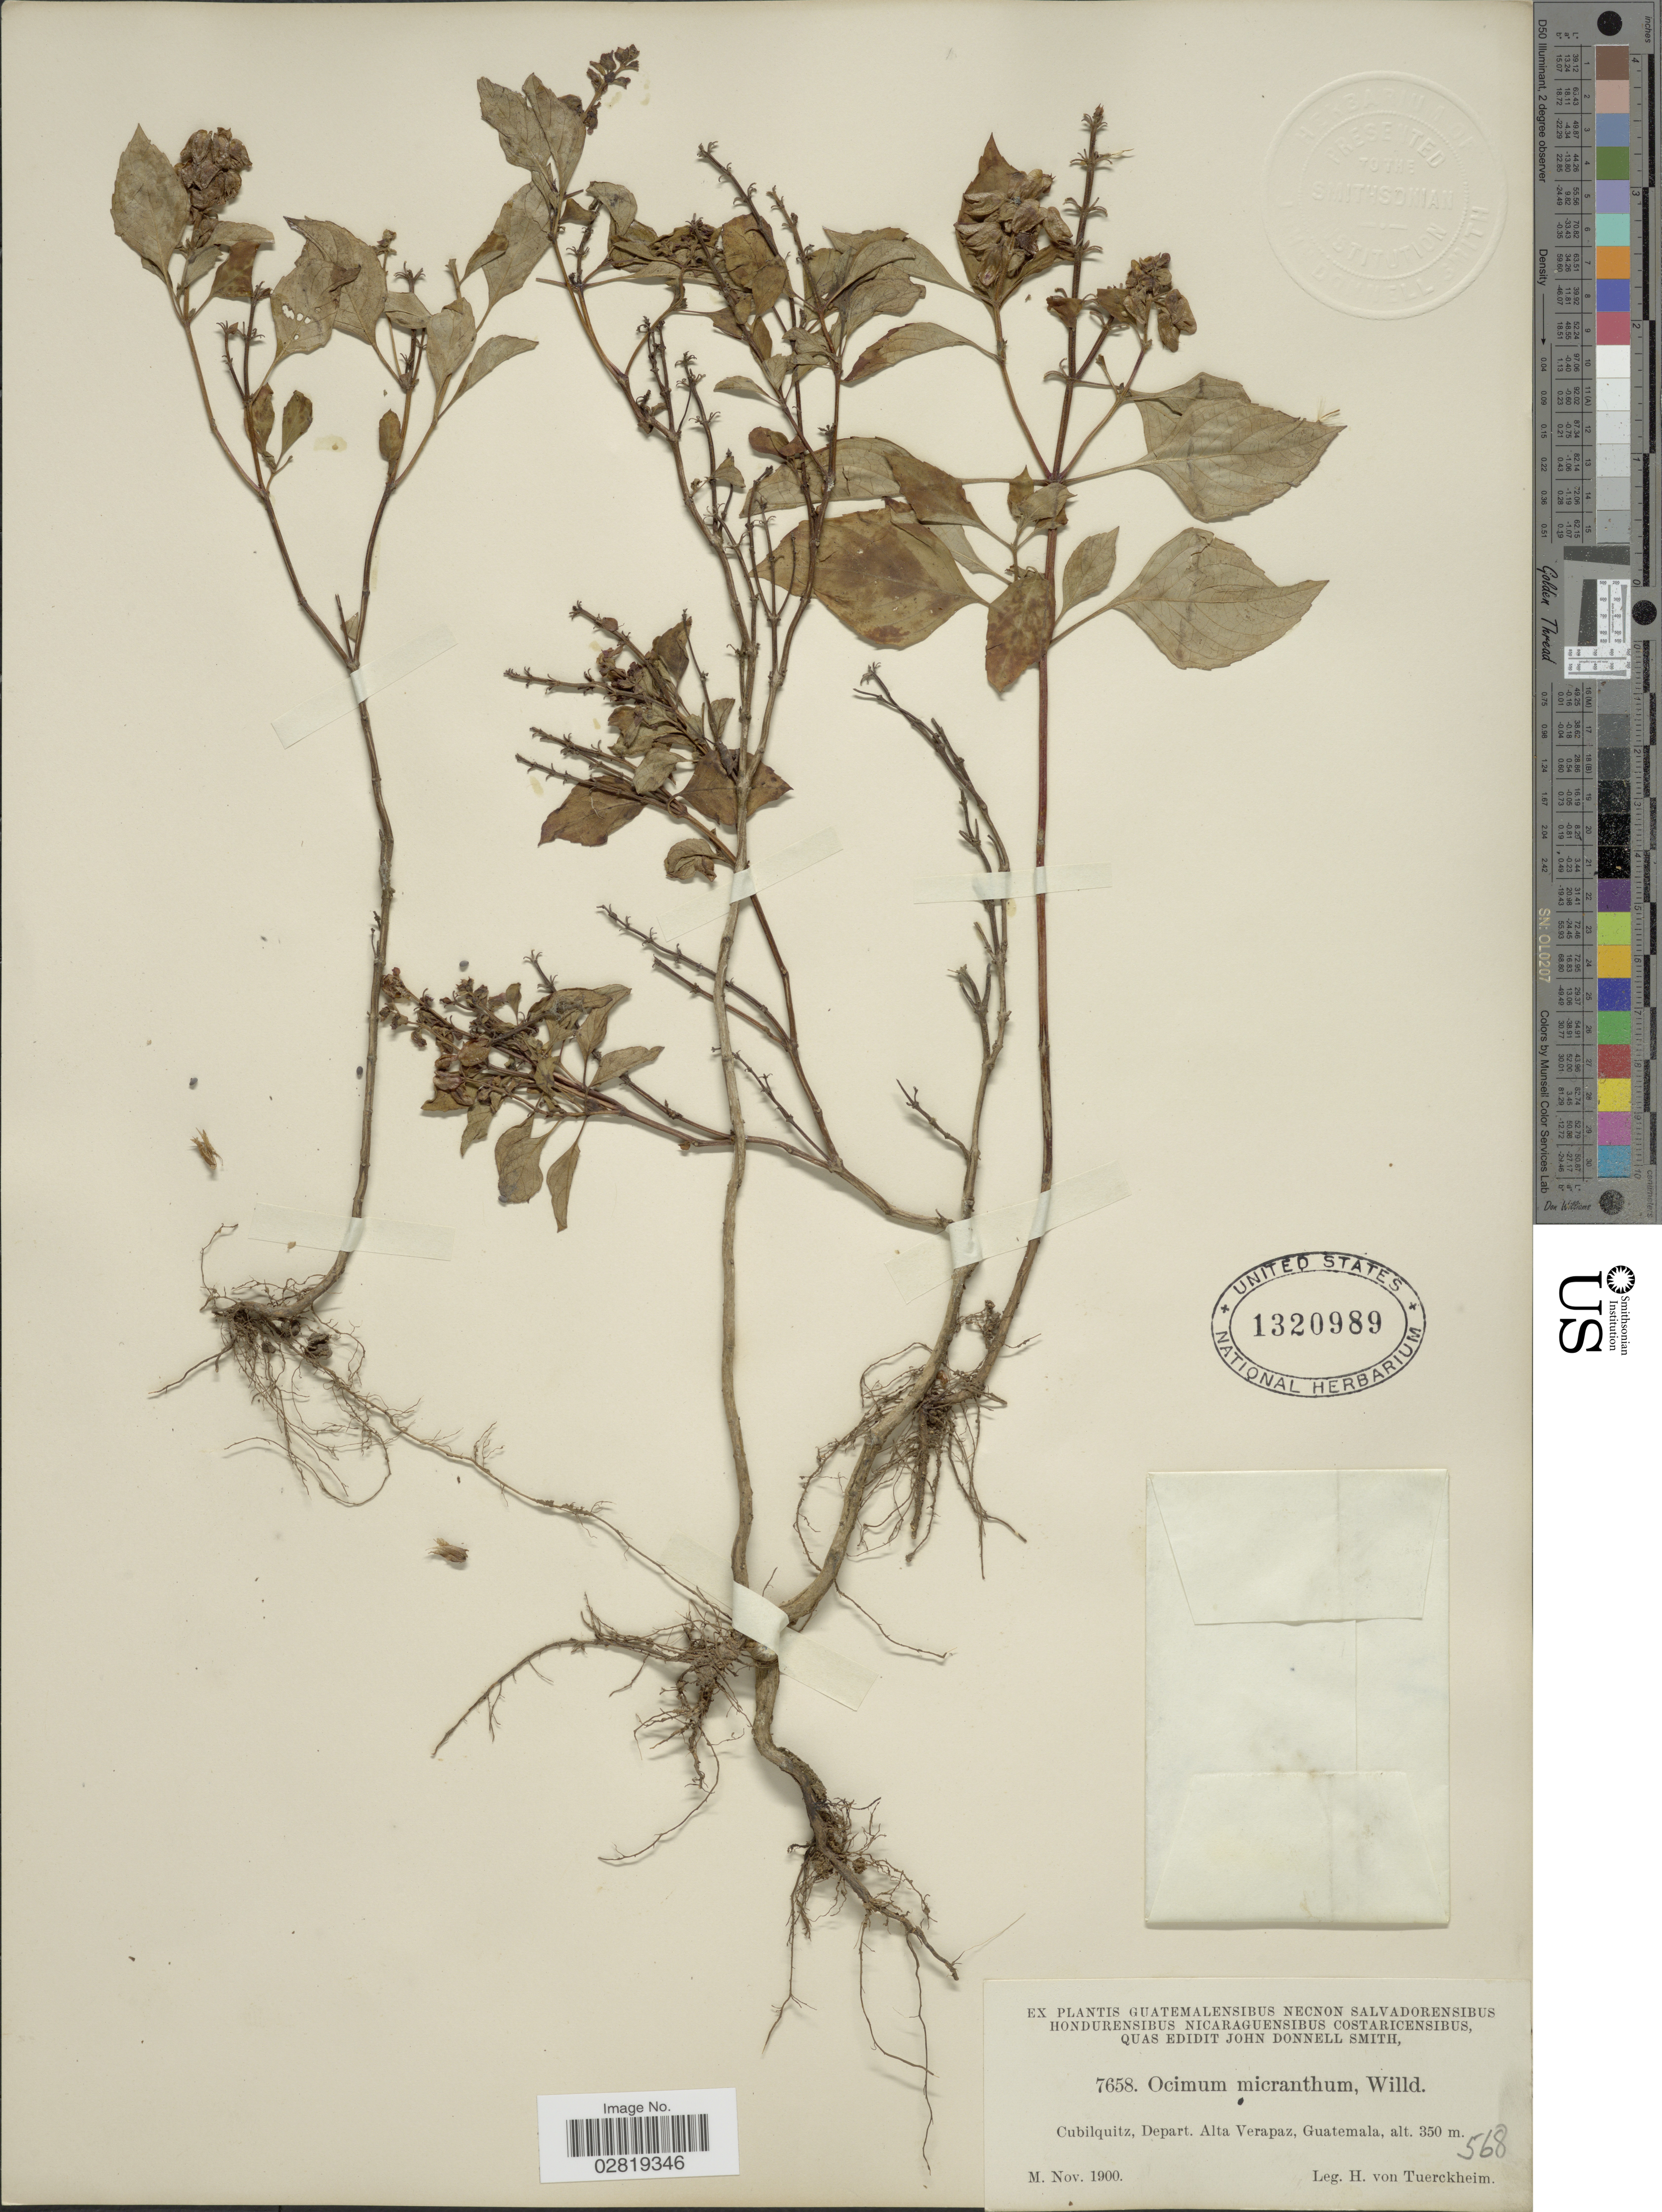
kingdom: Plantae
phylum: Tracheophyta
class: Magnoliopsida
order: Lamiales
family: Lamiaceae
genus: Ocimum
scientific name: Ocimum campechianum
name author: Mill.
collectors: H. von Türckheim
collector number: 7658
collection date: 1900-11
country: Guatemala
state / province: Alta Verapaz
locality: Cubilquitz, Depart. Alta Verapaz.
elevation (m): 350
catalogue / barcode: US 1320989